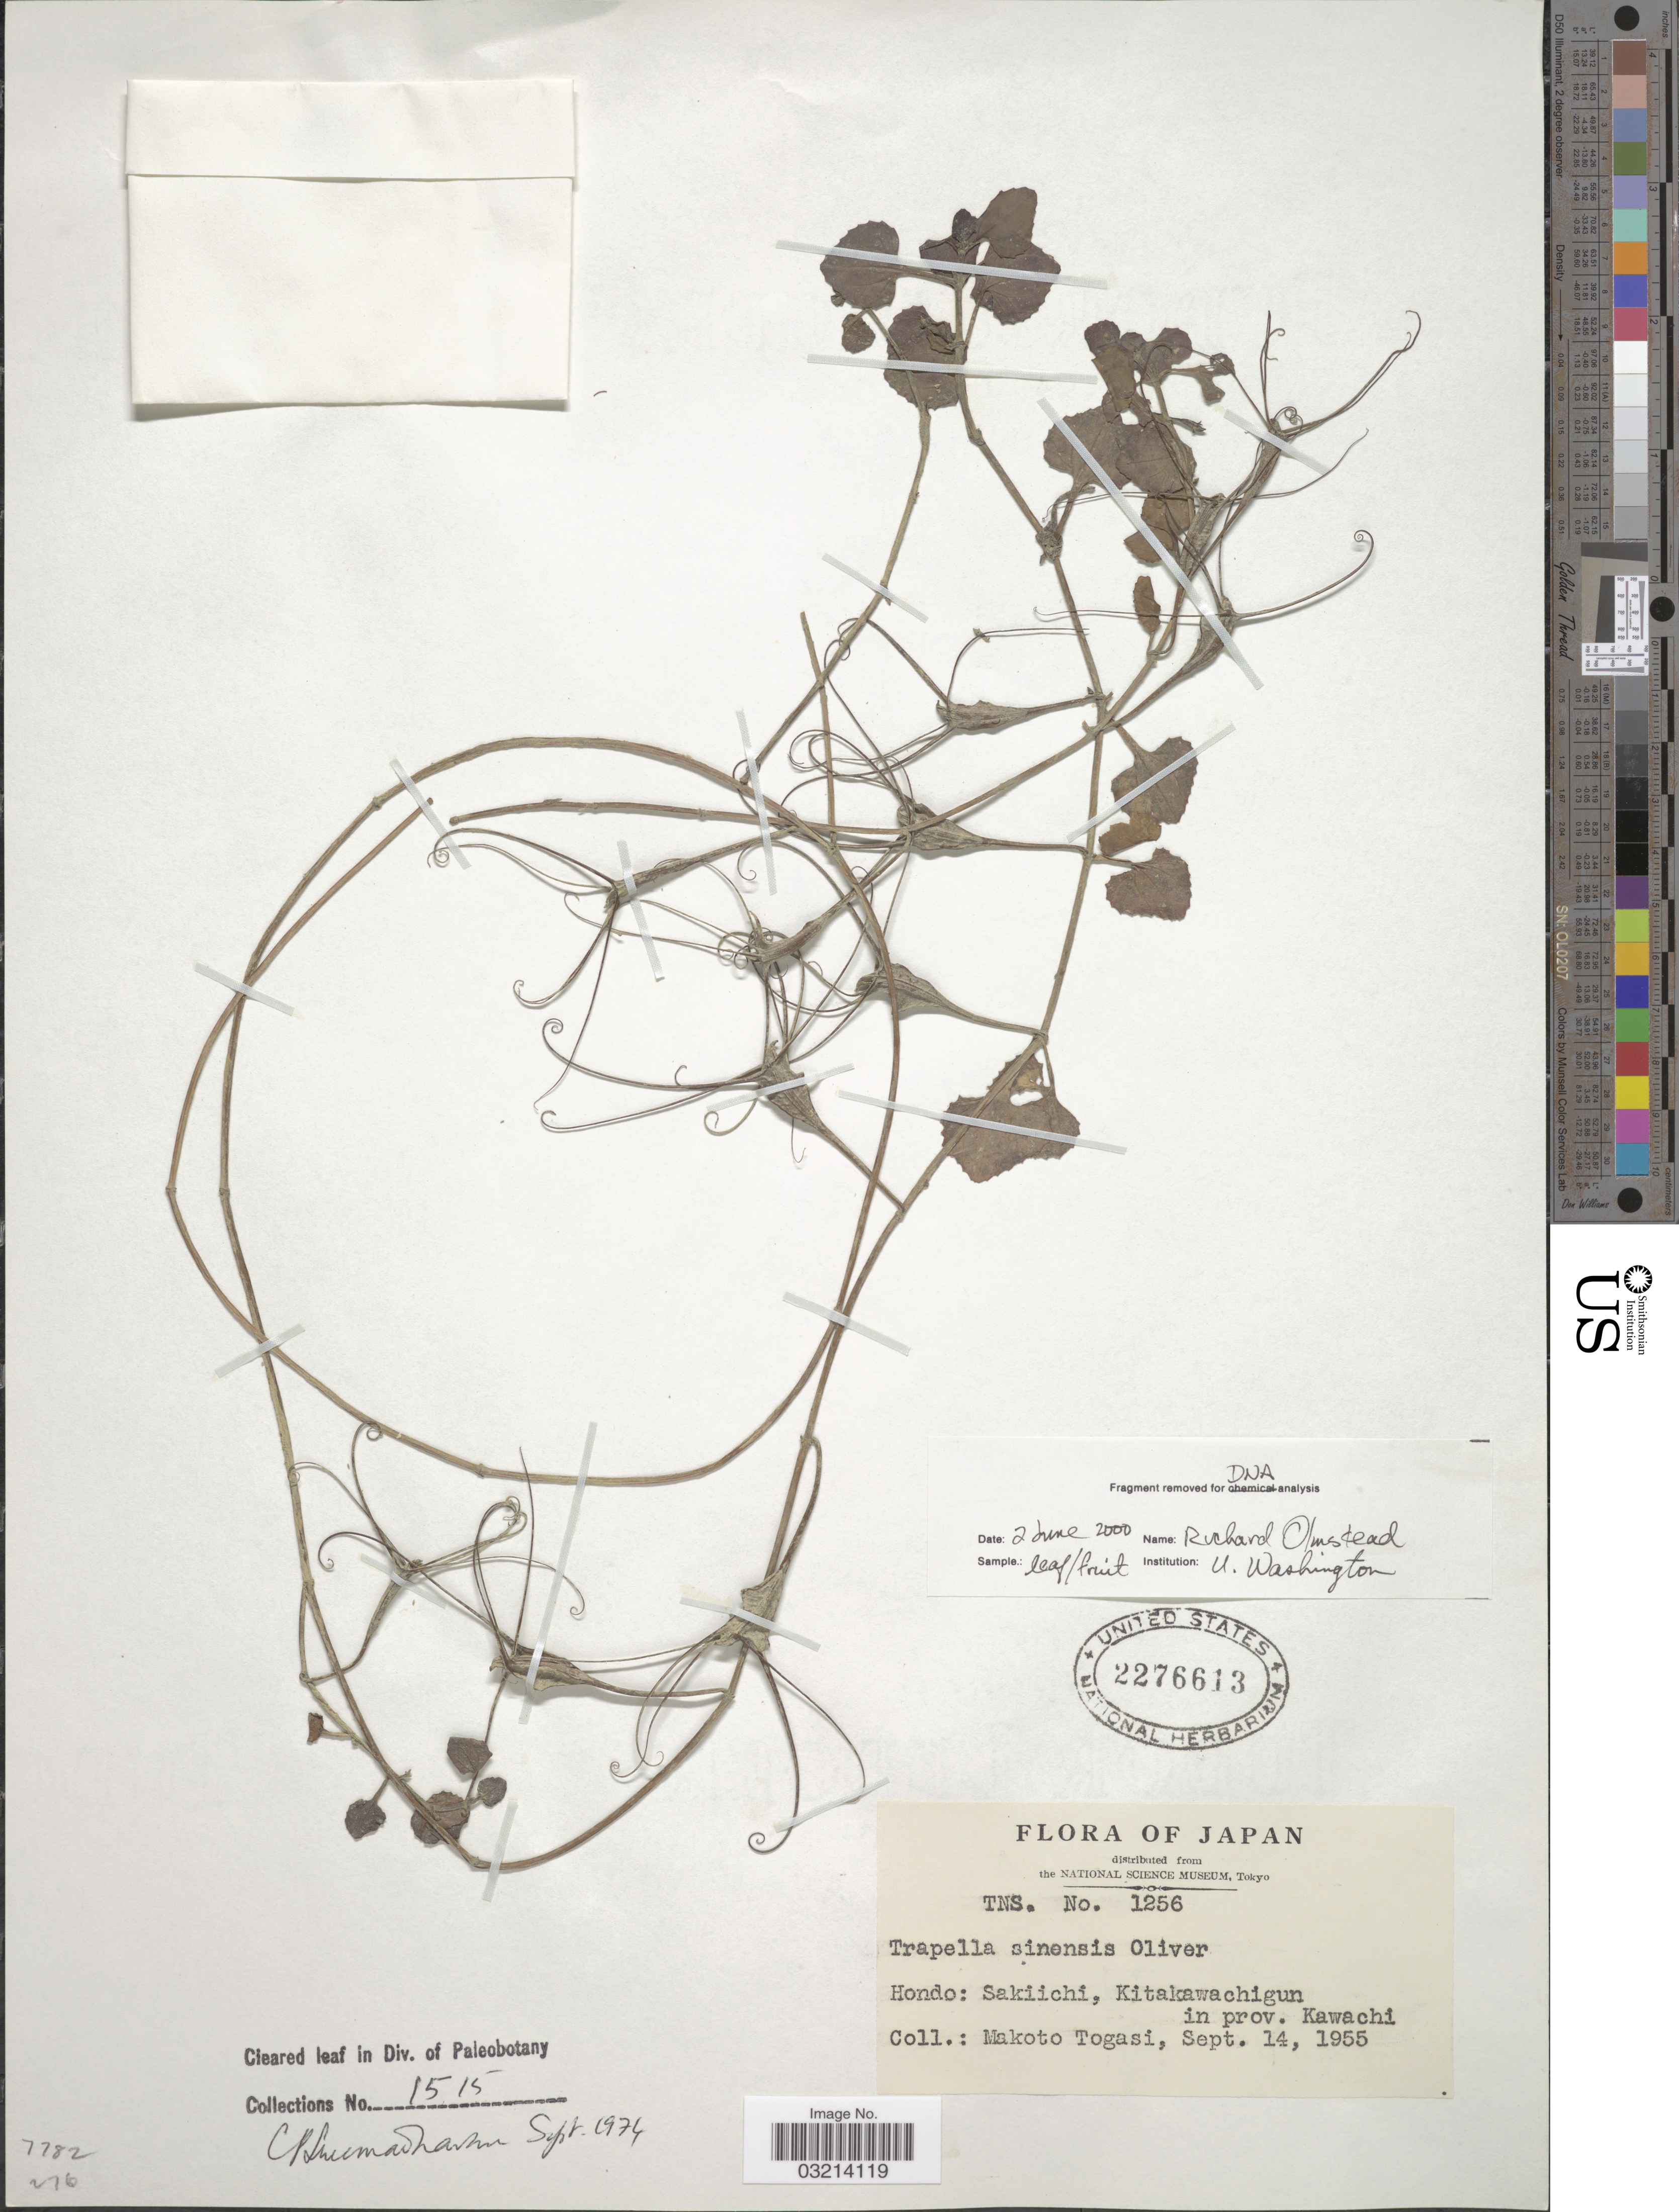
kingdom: Plantae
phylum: Tracheophyta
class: Magnoliopsida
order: Lamiales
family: Plantaginaceae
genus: Trapella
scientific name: Trapella sinensis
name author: Oliv.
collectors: M. Togasi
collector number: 1256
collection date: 1955-09-14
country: Japan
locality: Hondo: Sakiichi, Kitakawachigun in prov. Kawachi.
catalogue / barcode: US 2276613